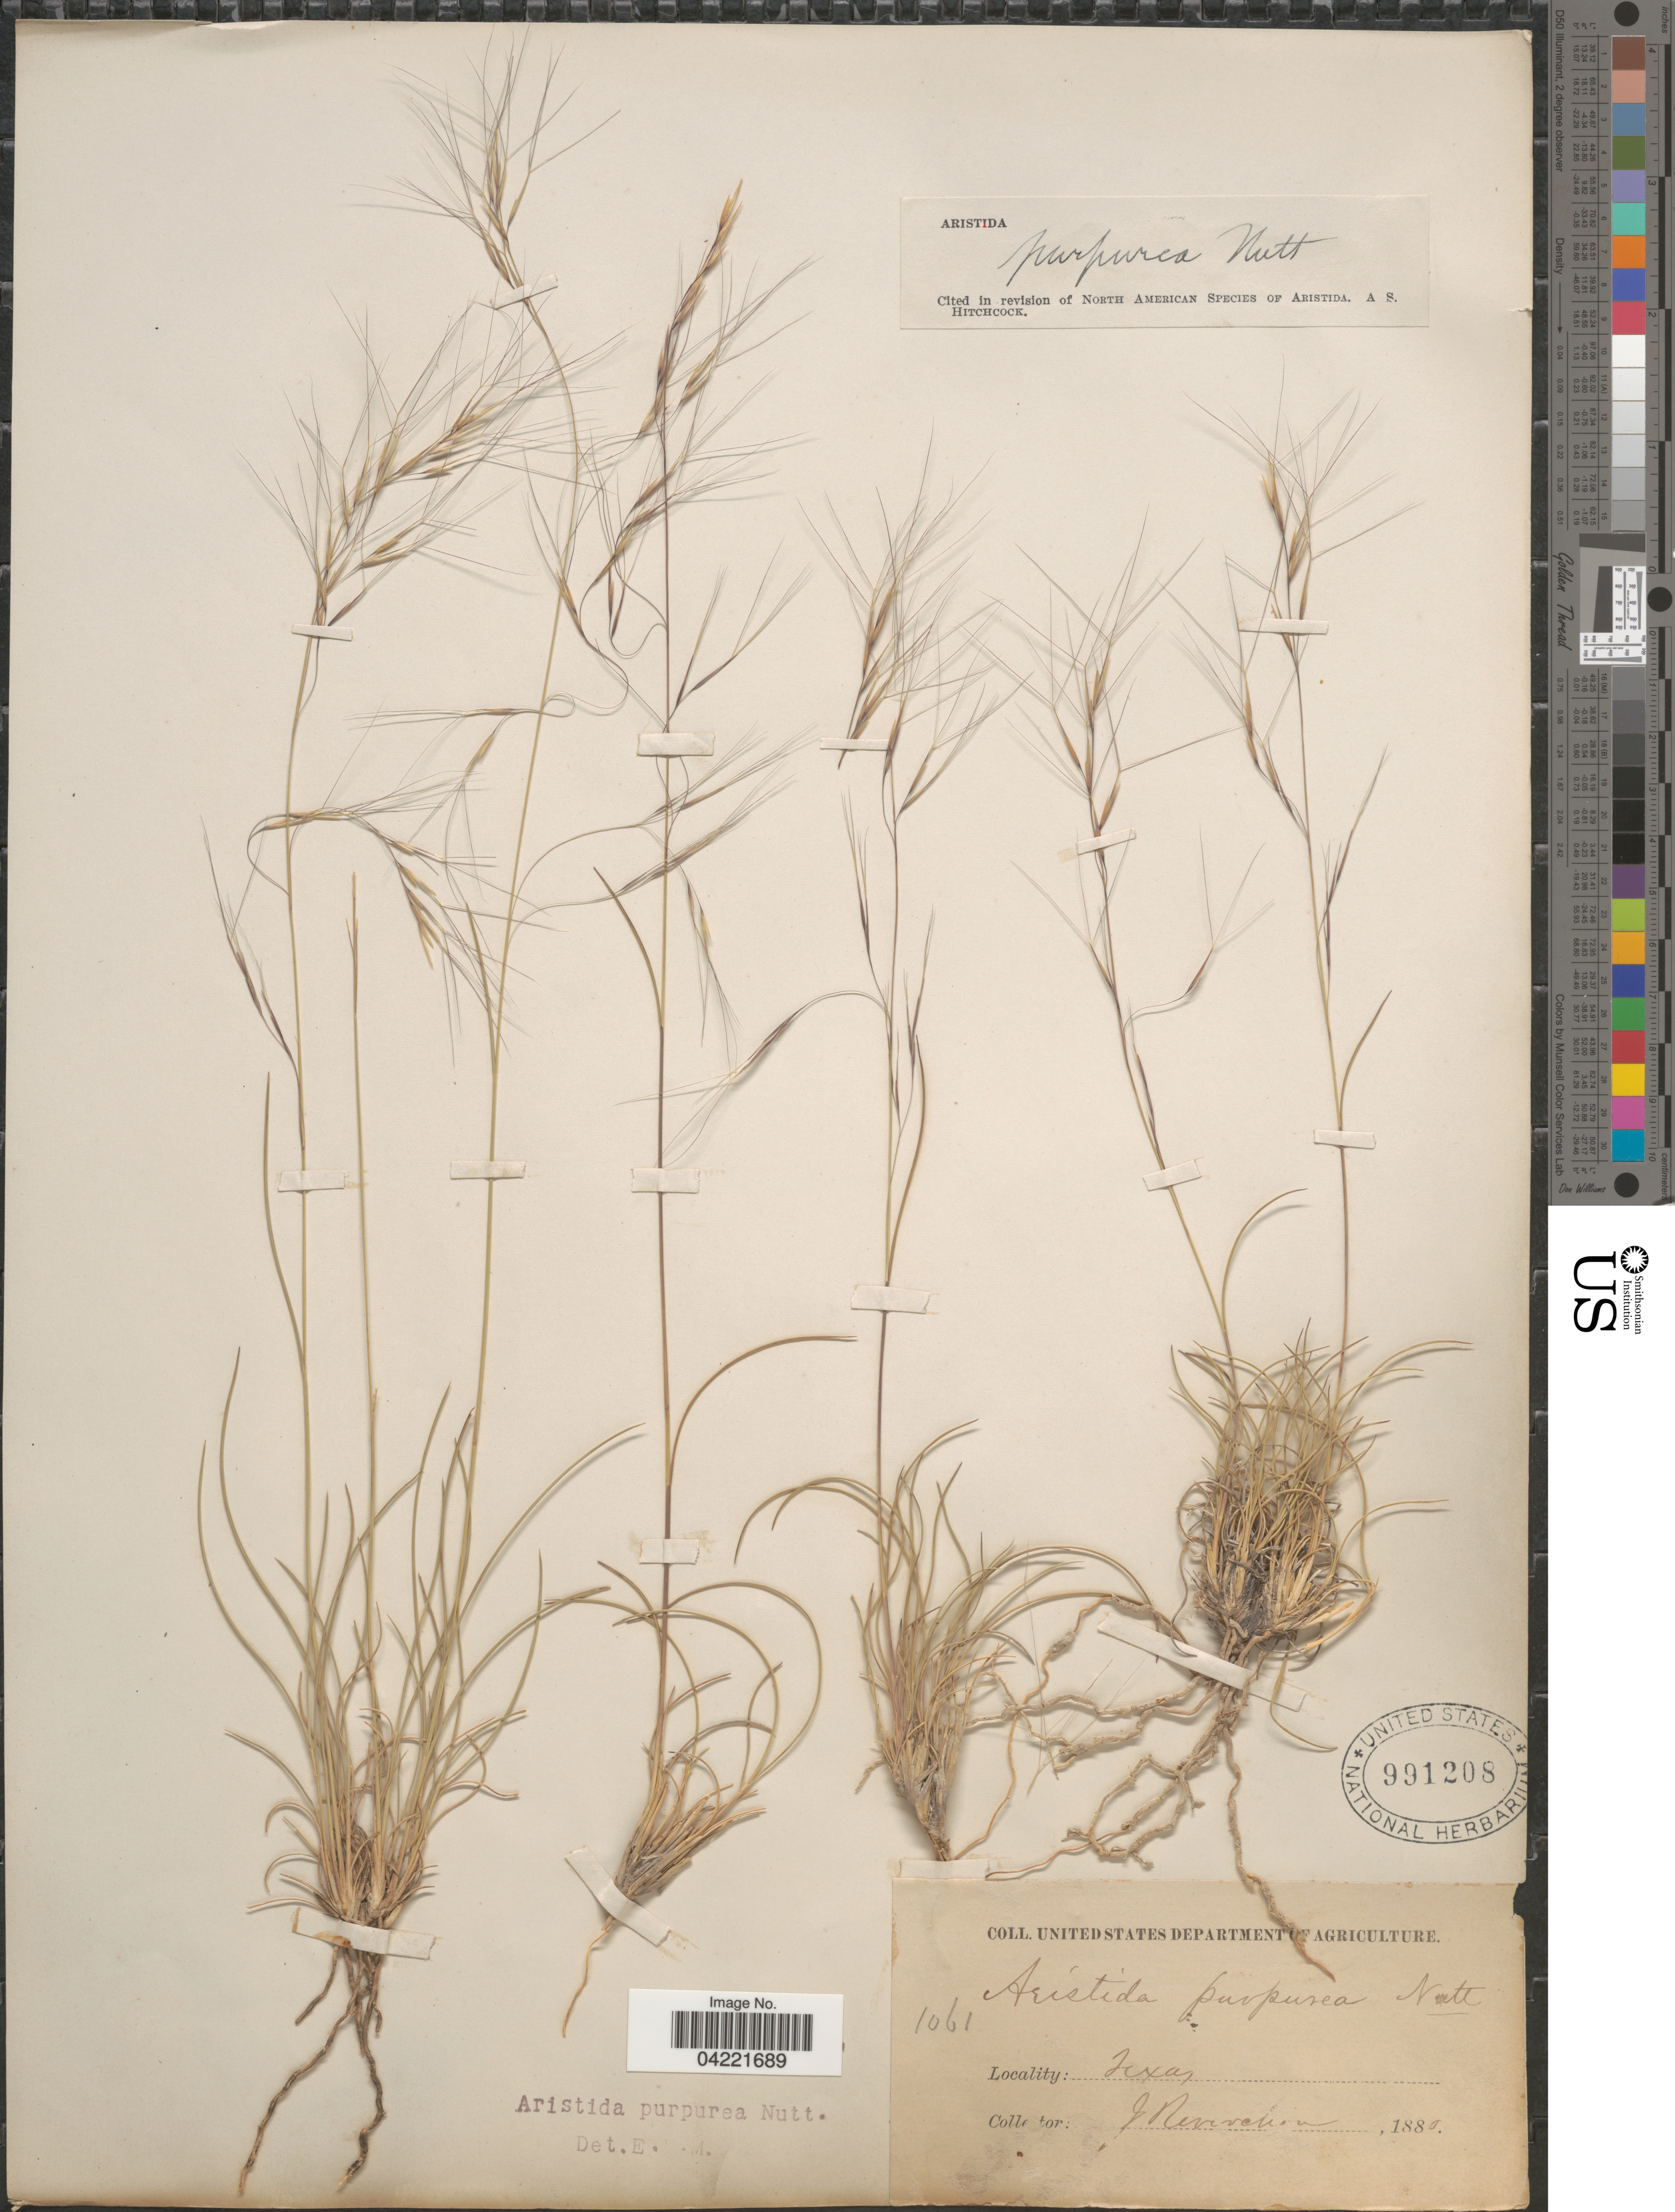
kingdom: Plantae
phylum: Tracheophyta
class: Liliopsida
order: Poales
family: Poaceae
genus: Aristida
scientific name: Aristida purpurea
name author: Nutt.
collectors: J. Reverchon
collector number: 1061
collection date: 1880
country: United States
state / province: Texas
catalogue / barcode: US 991208